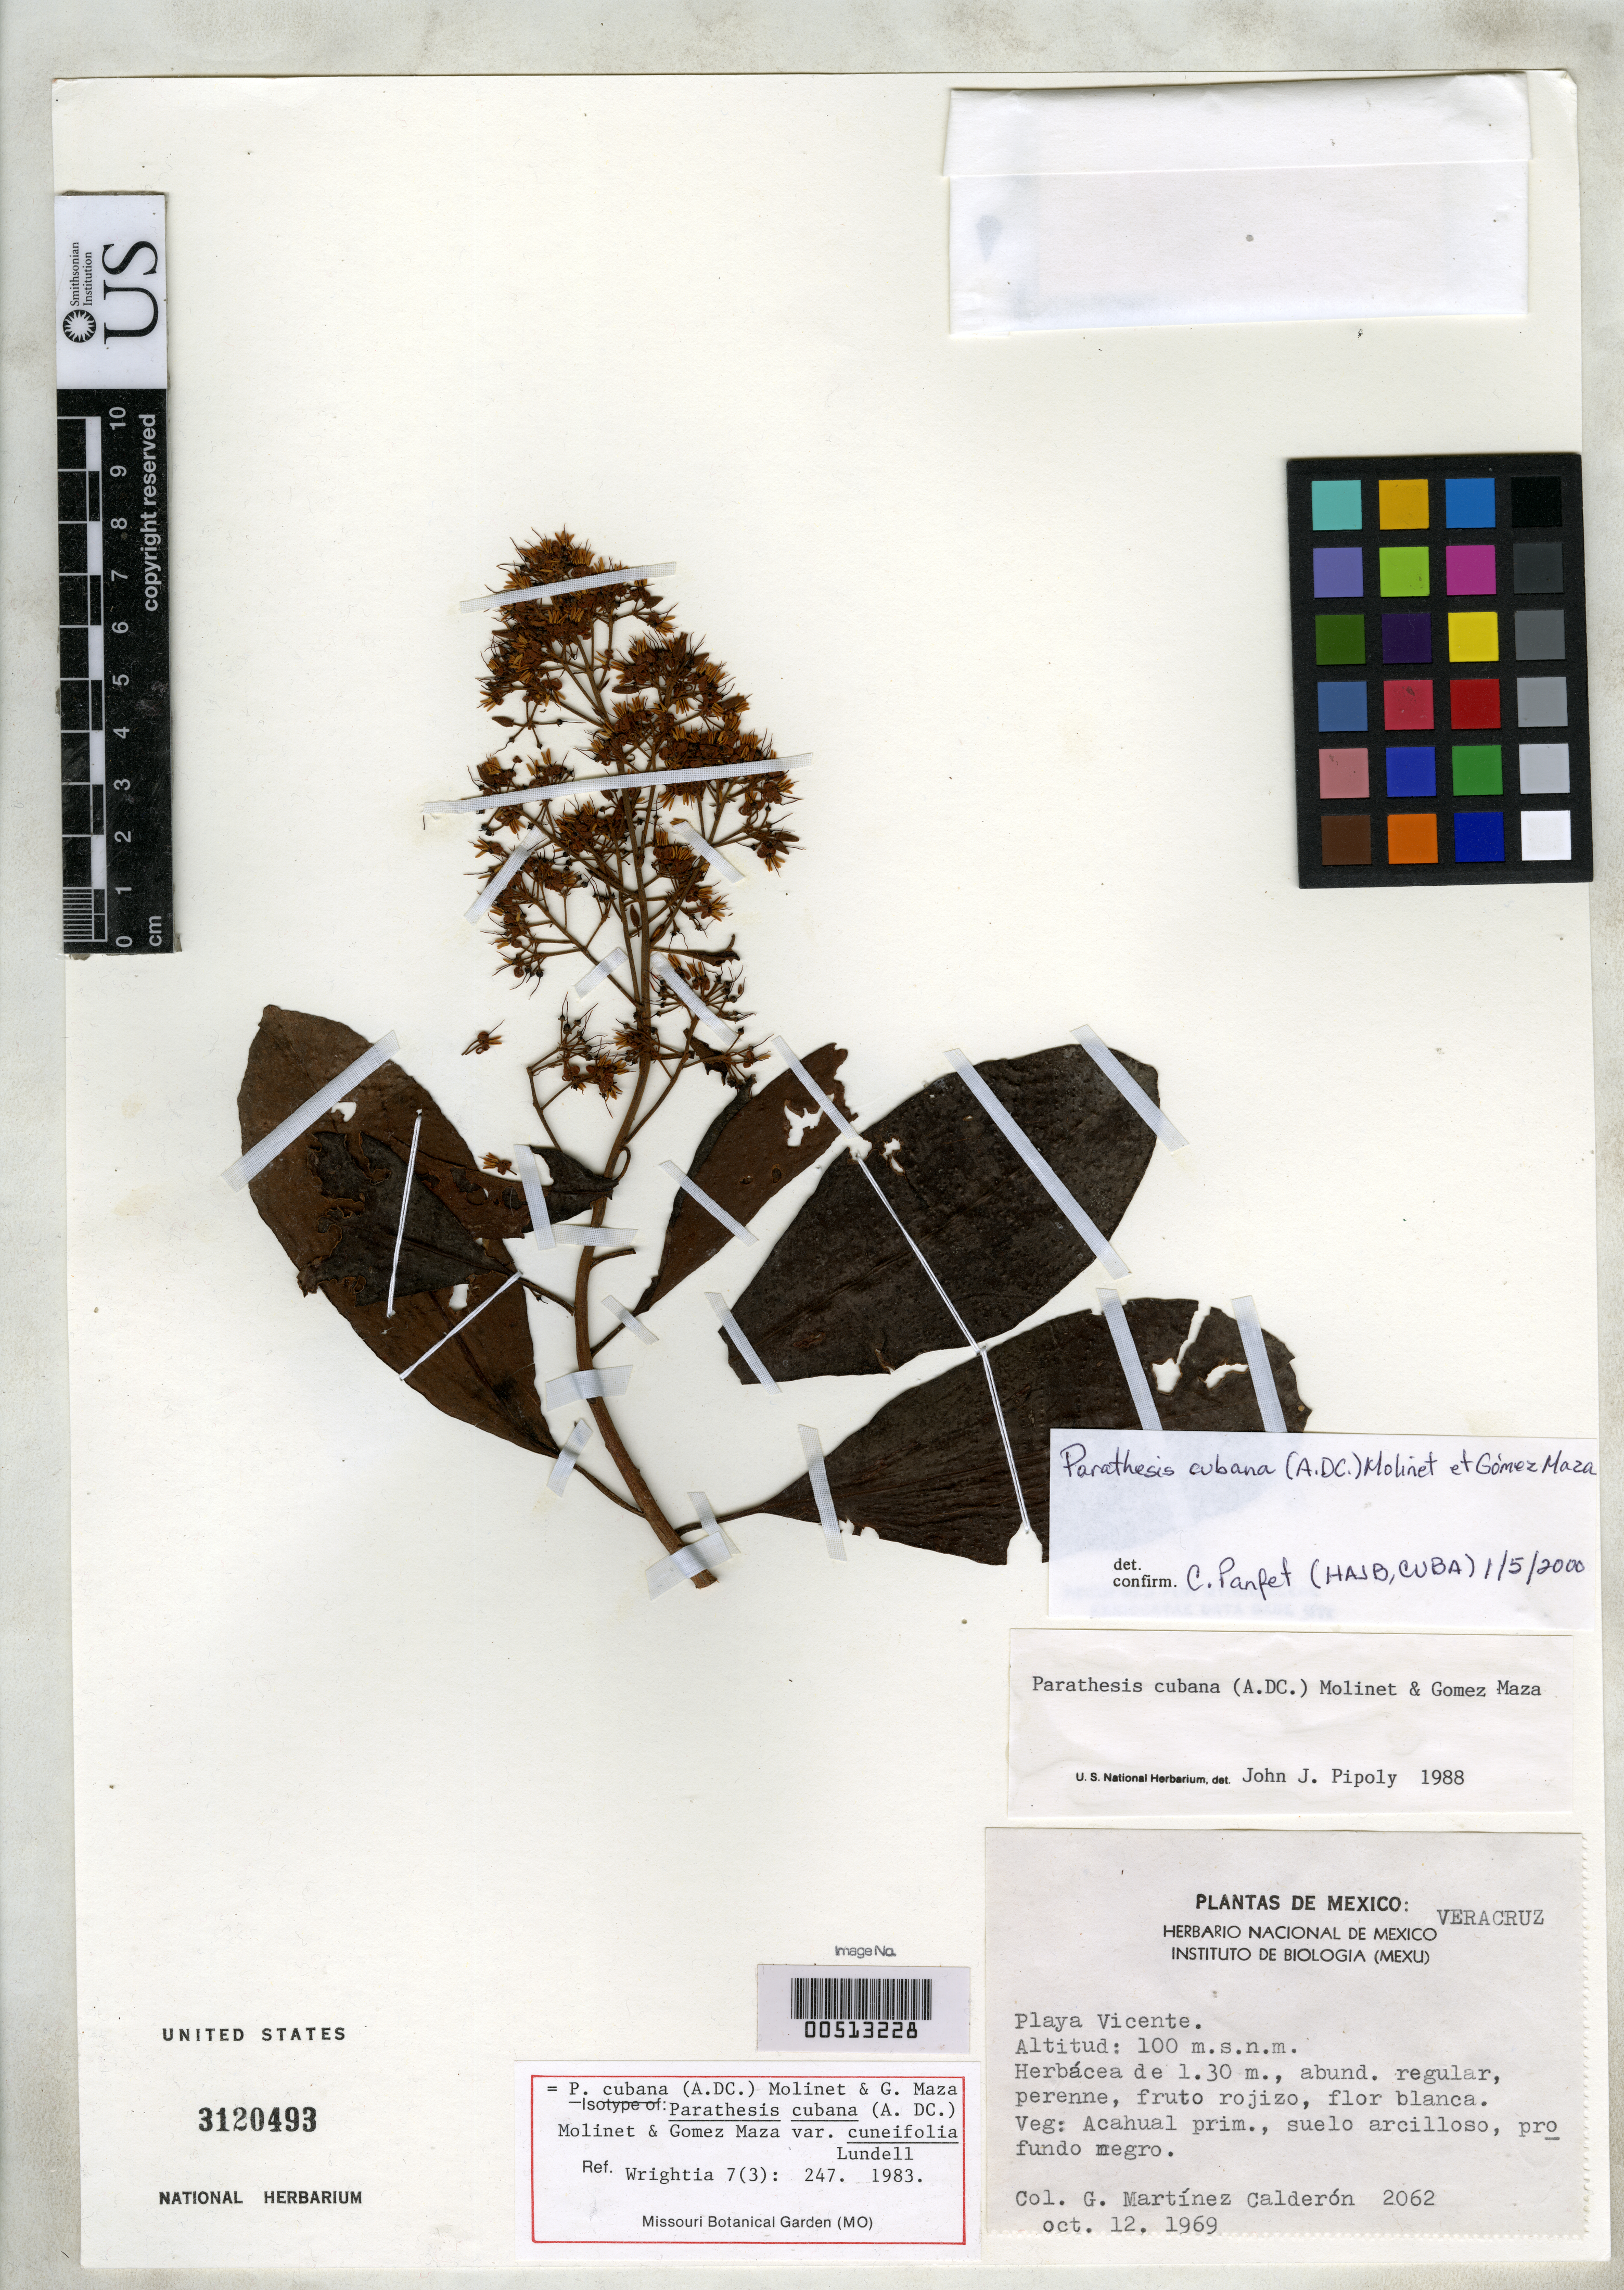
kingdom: Plantae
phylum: Tracheophyta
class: Magnoliopsida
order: Ericales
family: Primulaceae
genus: Parathesis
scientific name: Parathesis costata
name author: Lundell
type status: Isotype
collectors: R. Tún Ortiz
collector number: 2259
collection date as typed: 10 Feb 1972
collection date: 1972-02-10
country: Guatemala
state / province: El Petén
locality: Santa Elena near Melchor, km 68.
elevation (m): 400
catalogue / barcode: US 2748819